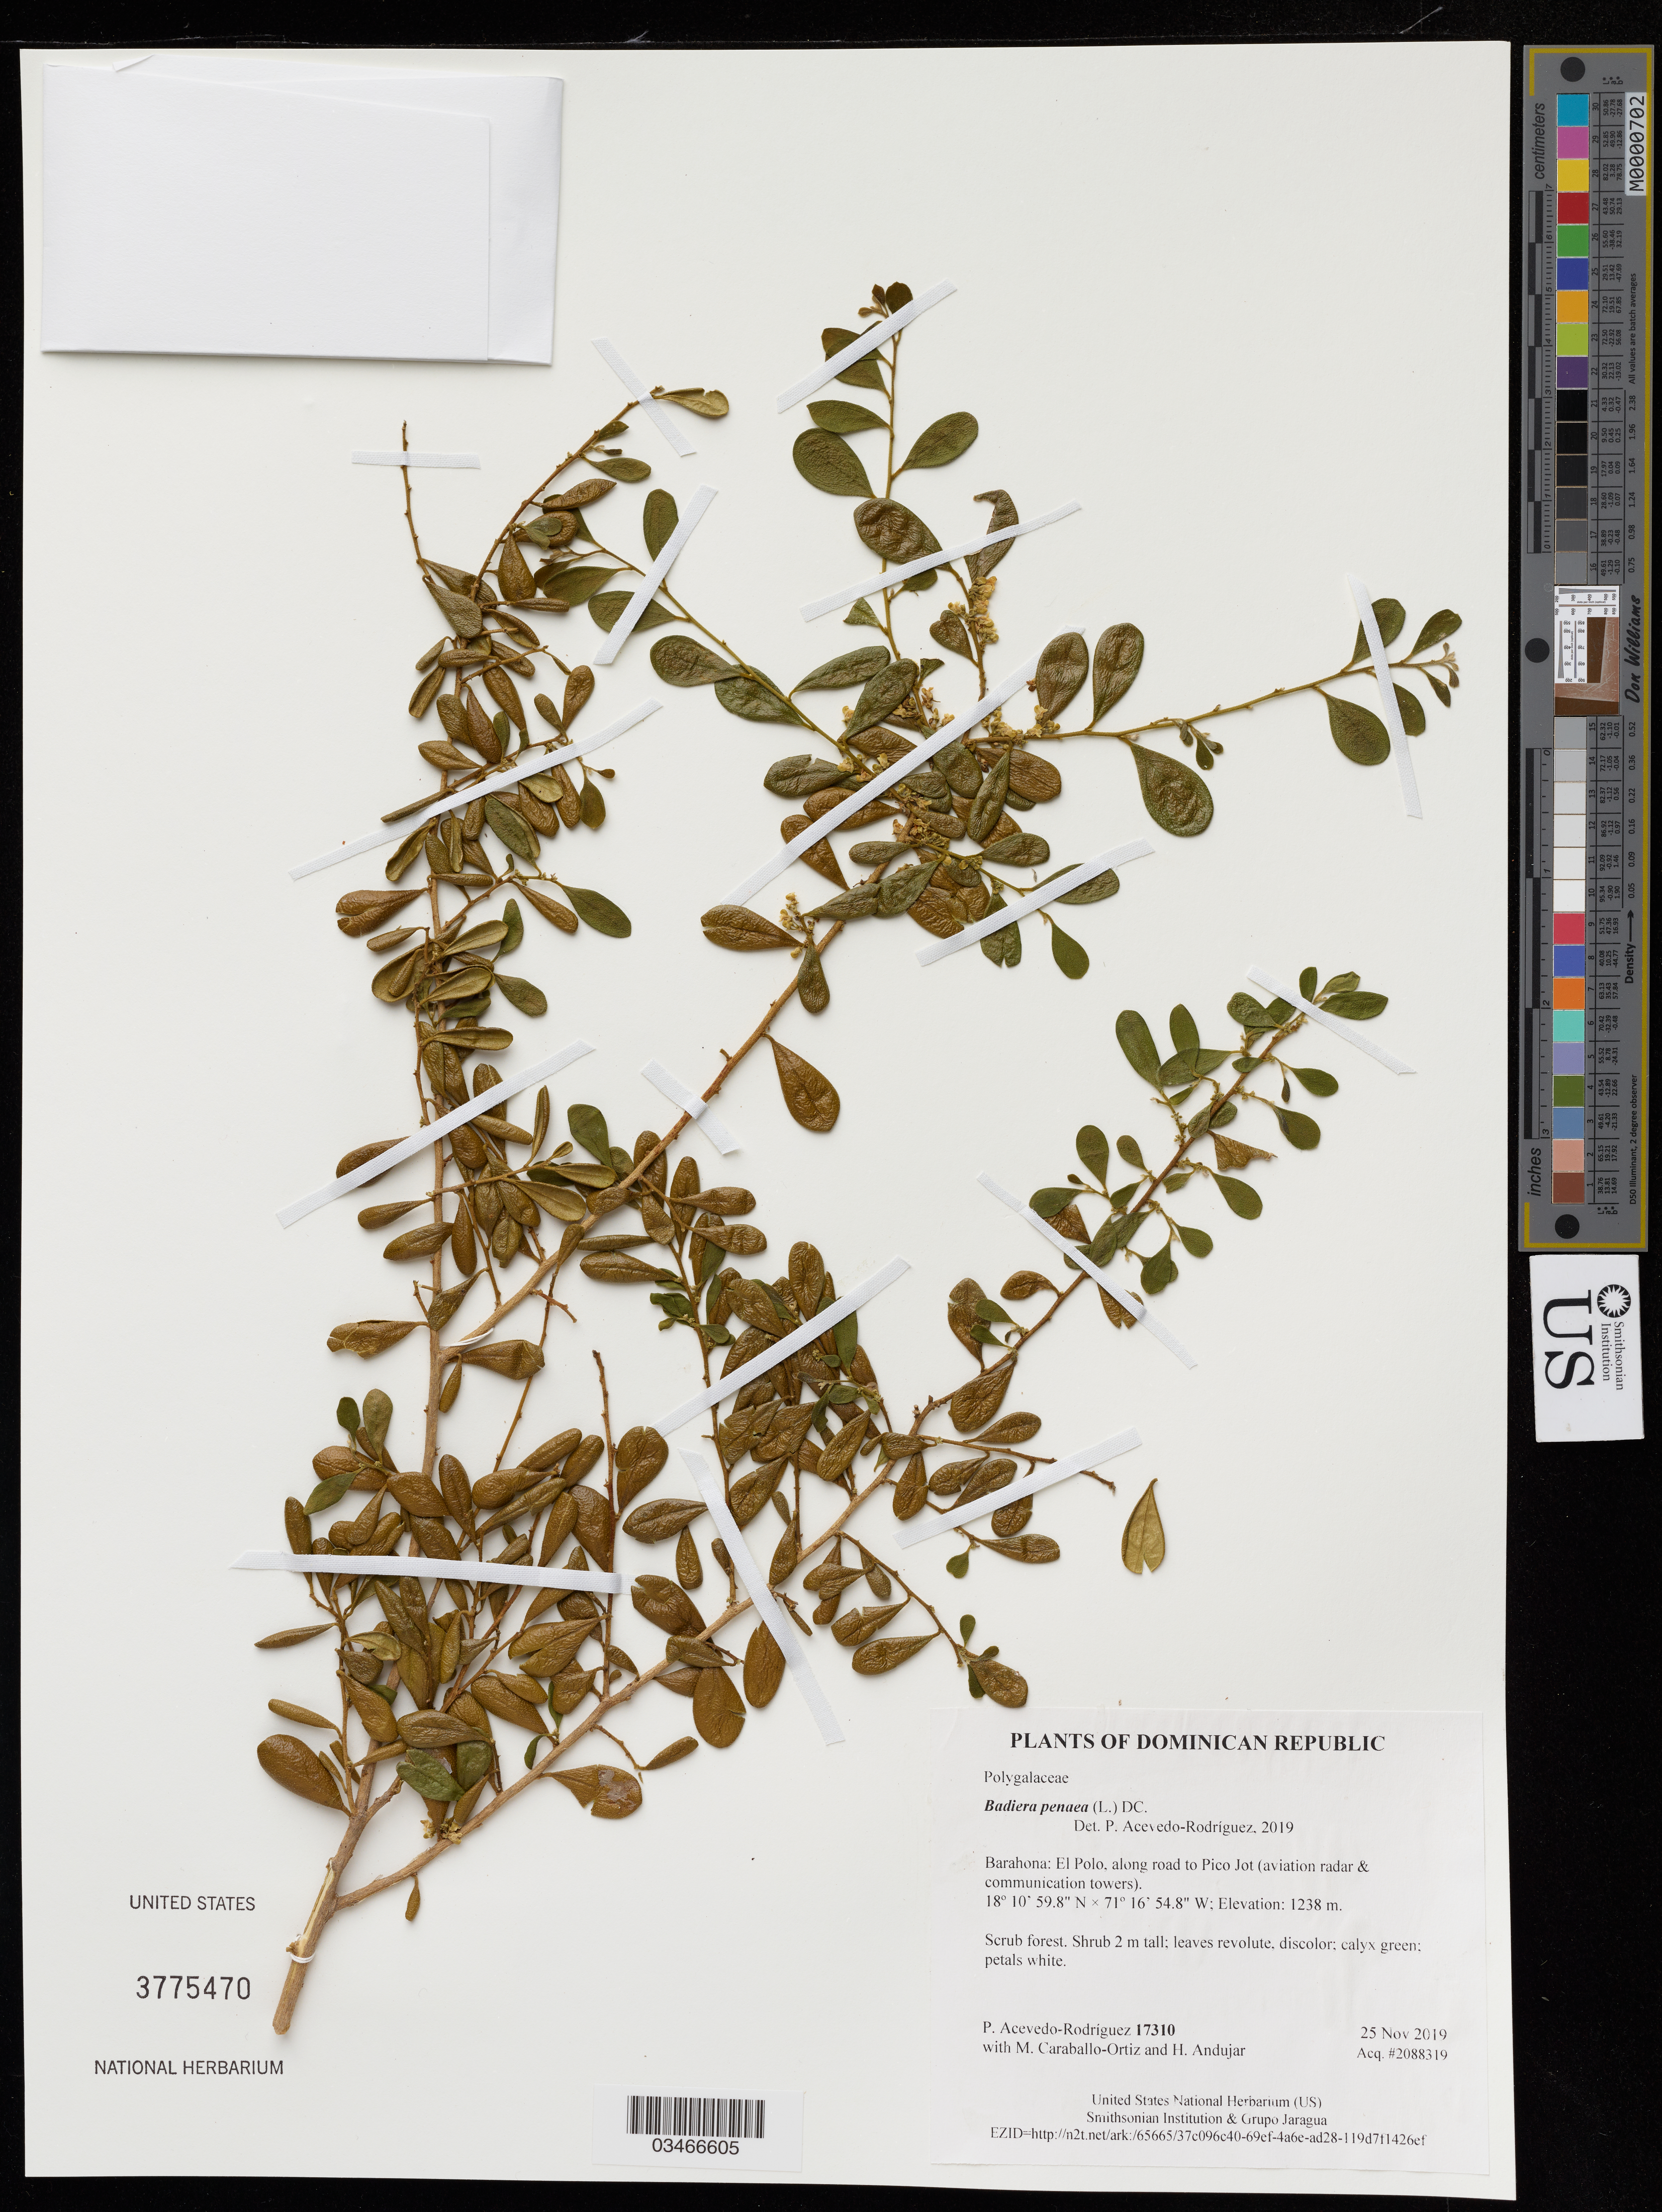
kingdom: Plantae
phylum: Tracheophyta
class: Magnoliopsida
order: Fabales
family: Polygalaceae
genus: Badiera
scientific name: Badiera penaea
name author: (L.) DC.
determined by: Acevedo-Rodriguez, P., (US), Smithsonian Institution - National Museum of Natural History (UNITED STATES)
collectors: P. Acevedo-Rodriguez, M. Caraballo-Ortiz & H. Andujar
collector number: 17310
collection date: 2019-11-25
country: Dominican Republic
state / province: Barahona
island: Hispaniola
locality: El Polo, along road to Pico Jot (aviation radar & communication towers)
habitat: Scrub forest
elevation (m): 1238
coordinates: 18.18327 N, 71.28190 W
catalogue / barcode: US 3775470